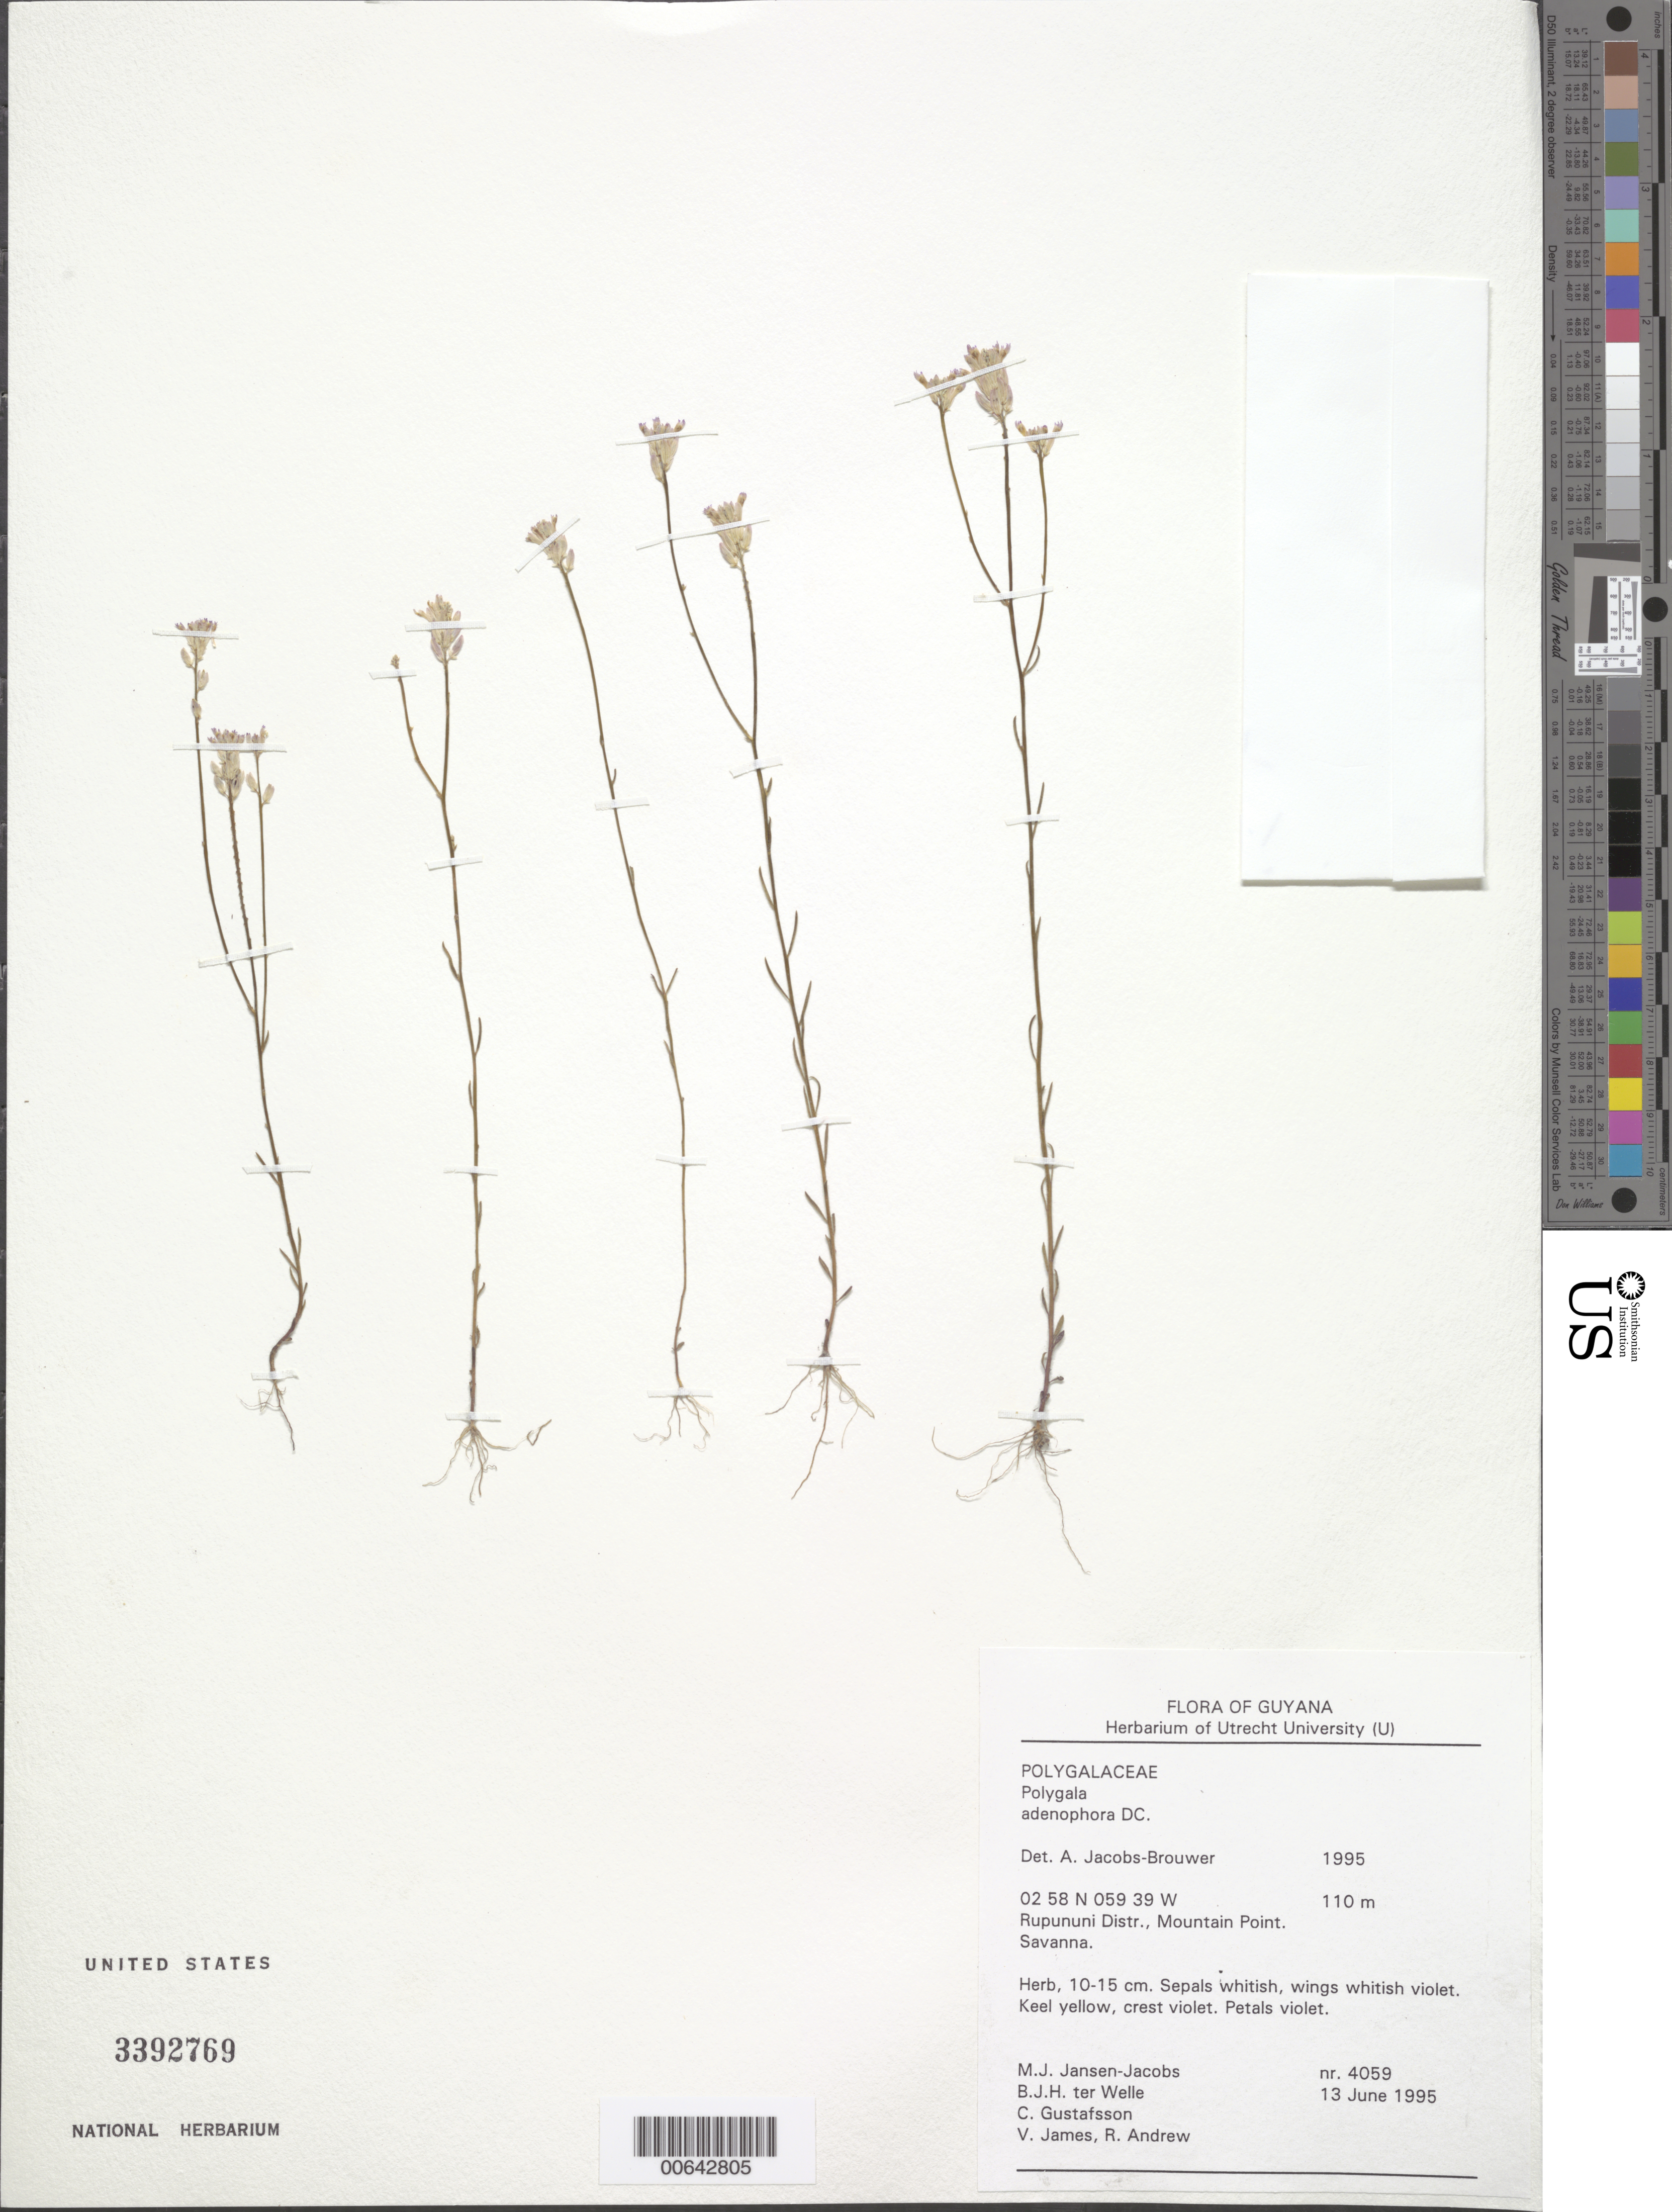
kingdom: Plantae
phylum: Tracheophyta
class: Magnoliopsida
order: Fabales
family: Polygalaceae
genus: Polygala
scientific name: Polygala adenophora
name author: DC.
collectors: M. J. Jansen-Jacobs, B. Welle, C. Gustafsson, V. James & R. Andrew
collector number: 4059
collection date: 1995-06-13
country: Guyana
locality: Rupununi Dist., Mountain Point.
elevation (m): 110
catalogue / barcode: US 3392769